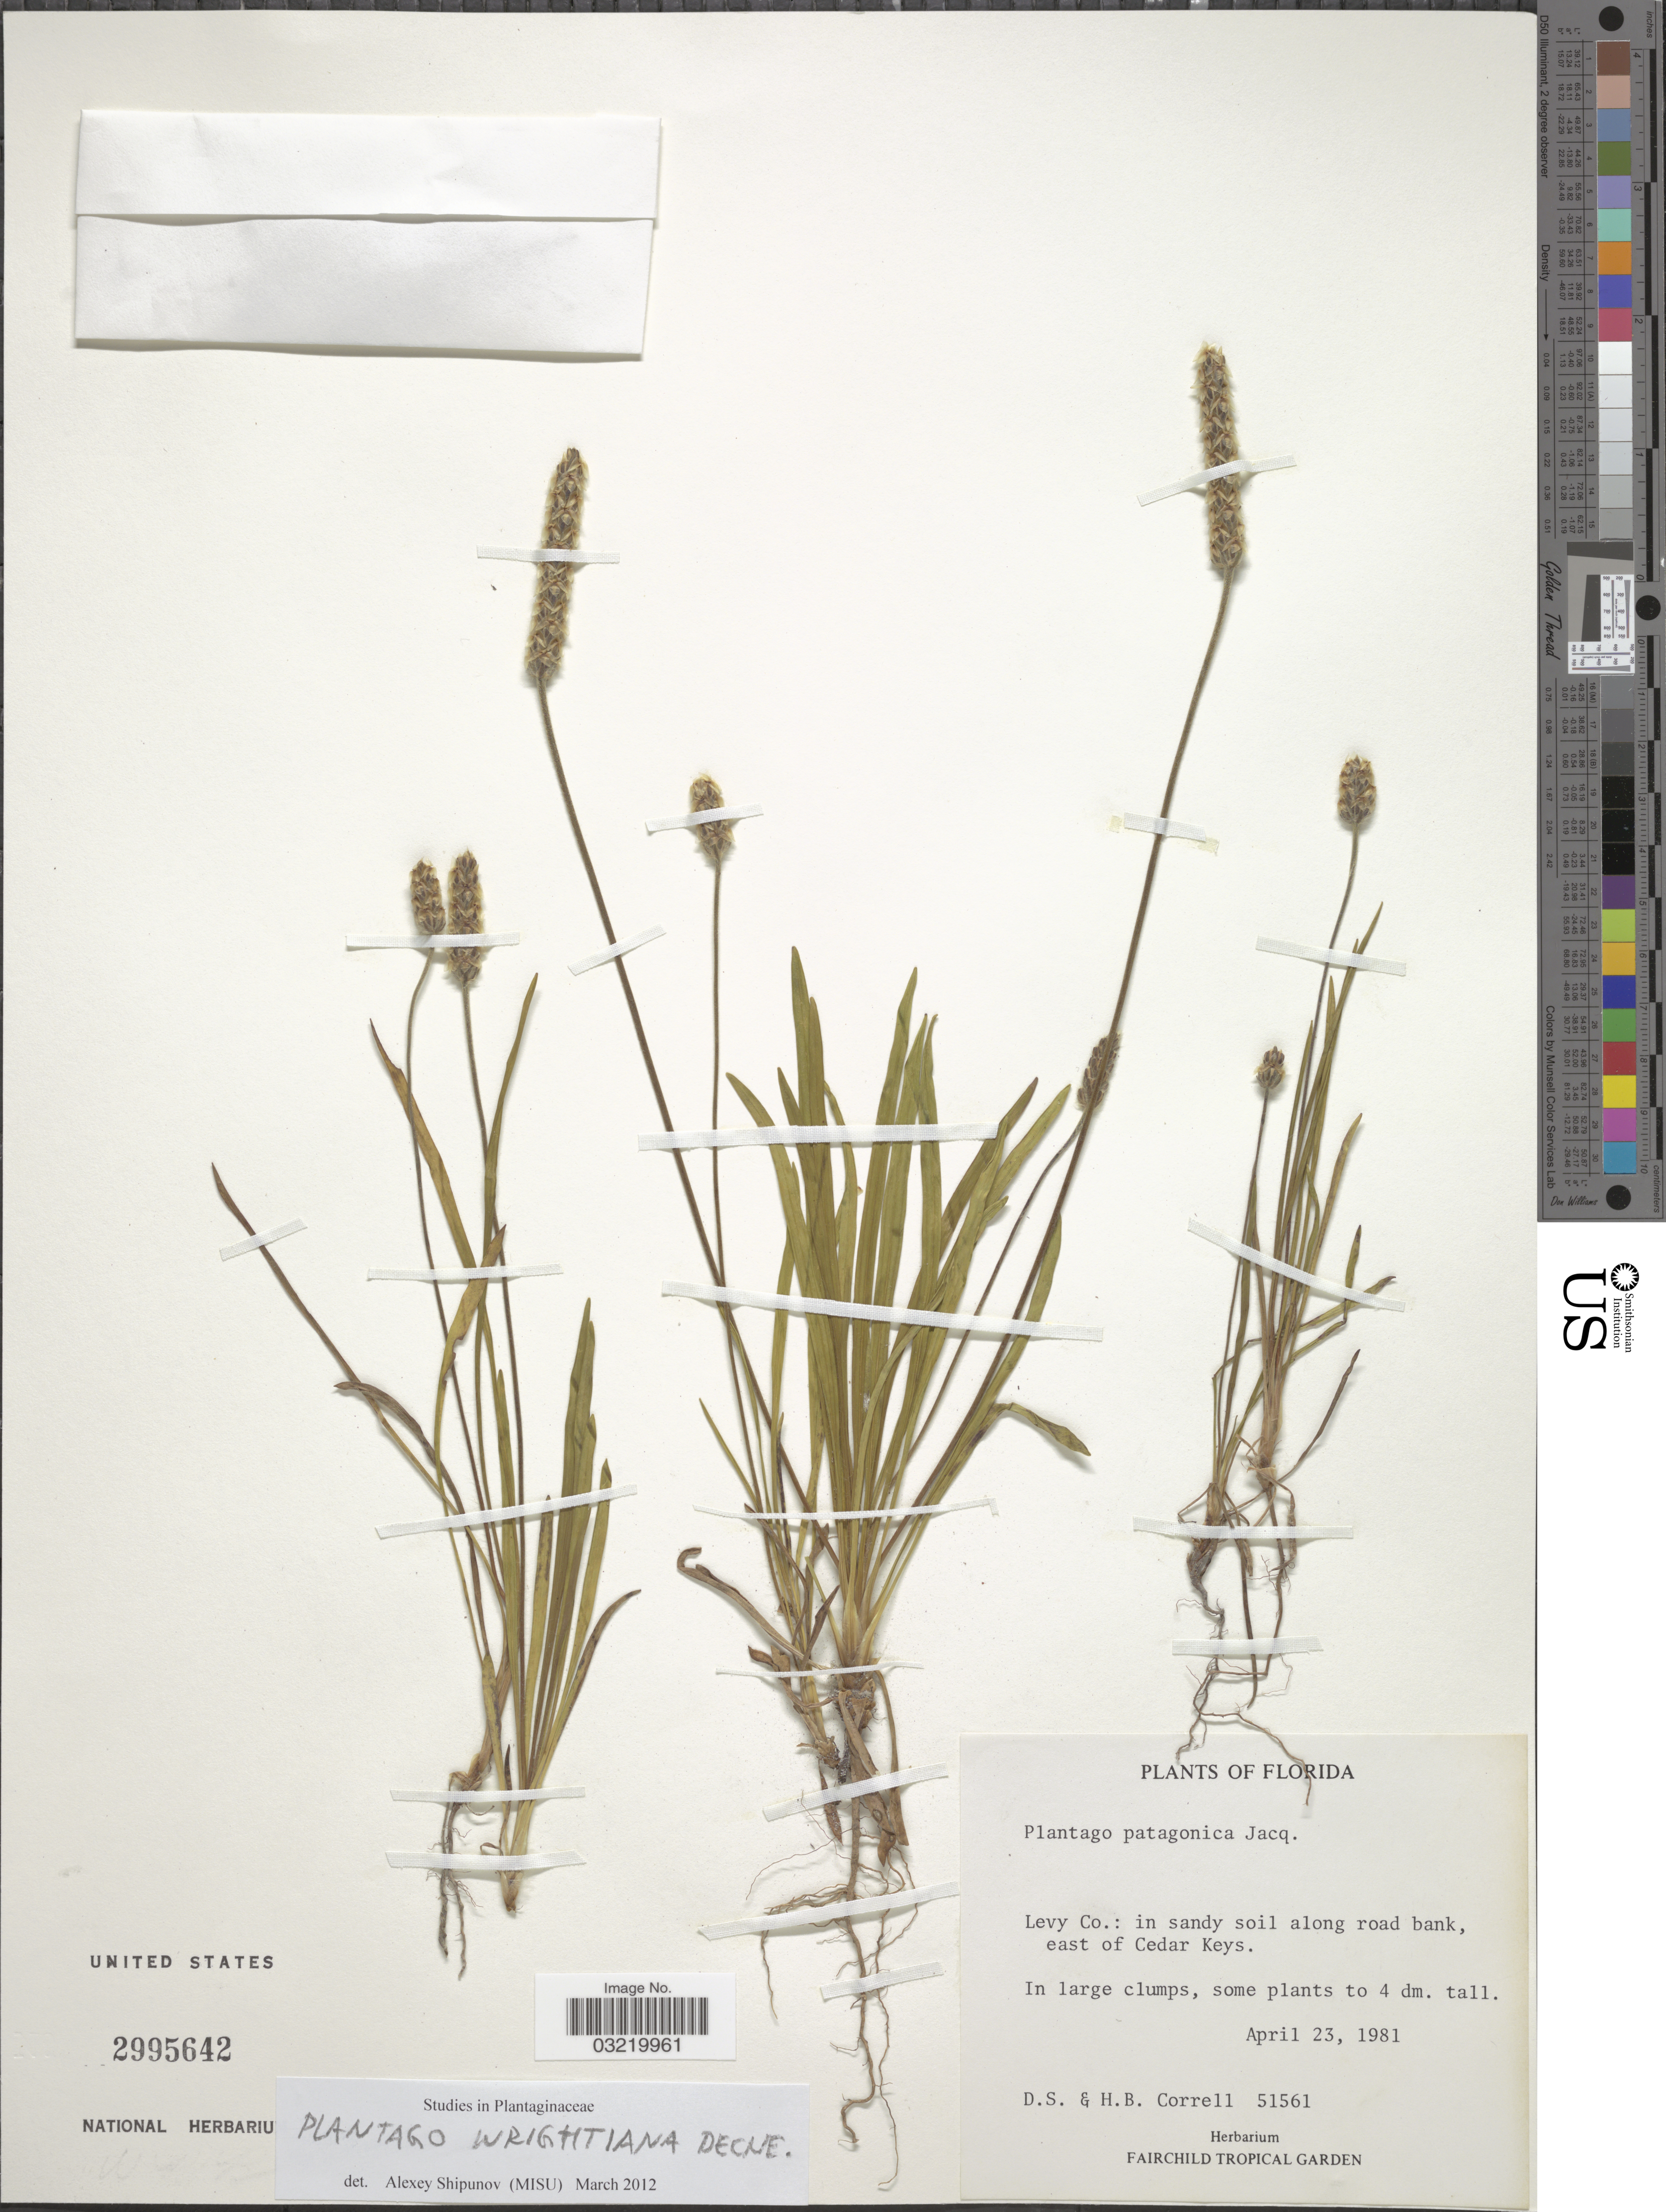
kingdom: Plantae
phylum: Tracheophyta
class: Magnoliopsida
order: Lamiales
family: Plantaginaceae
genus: Plantago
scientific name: Plantago wrightiana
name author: Decne. ex A. DC.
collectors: D. S. Correll & H. Correll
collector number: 51561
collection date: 1981-04-23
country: United States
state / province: Florida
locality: Levy Co.: in sandy soil along road bank, east of Cedar Keys.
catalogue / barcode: US 2995642